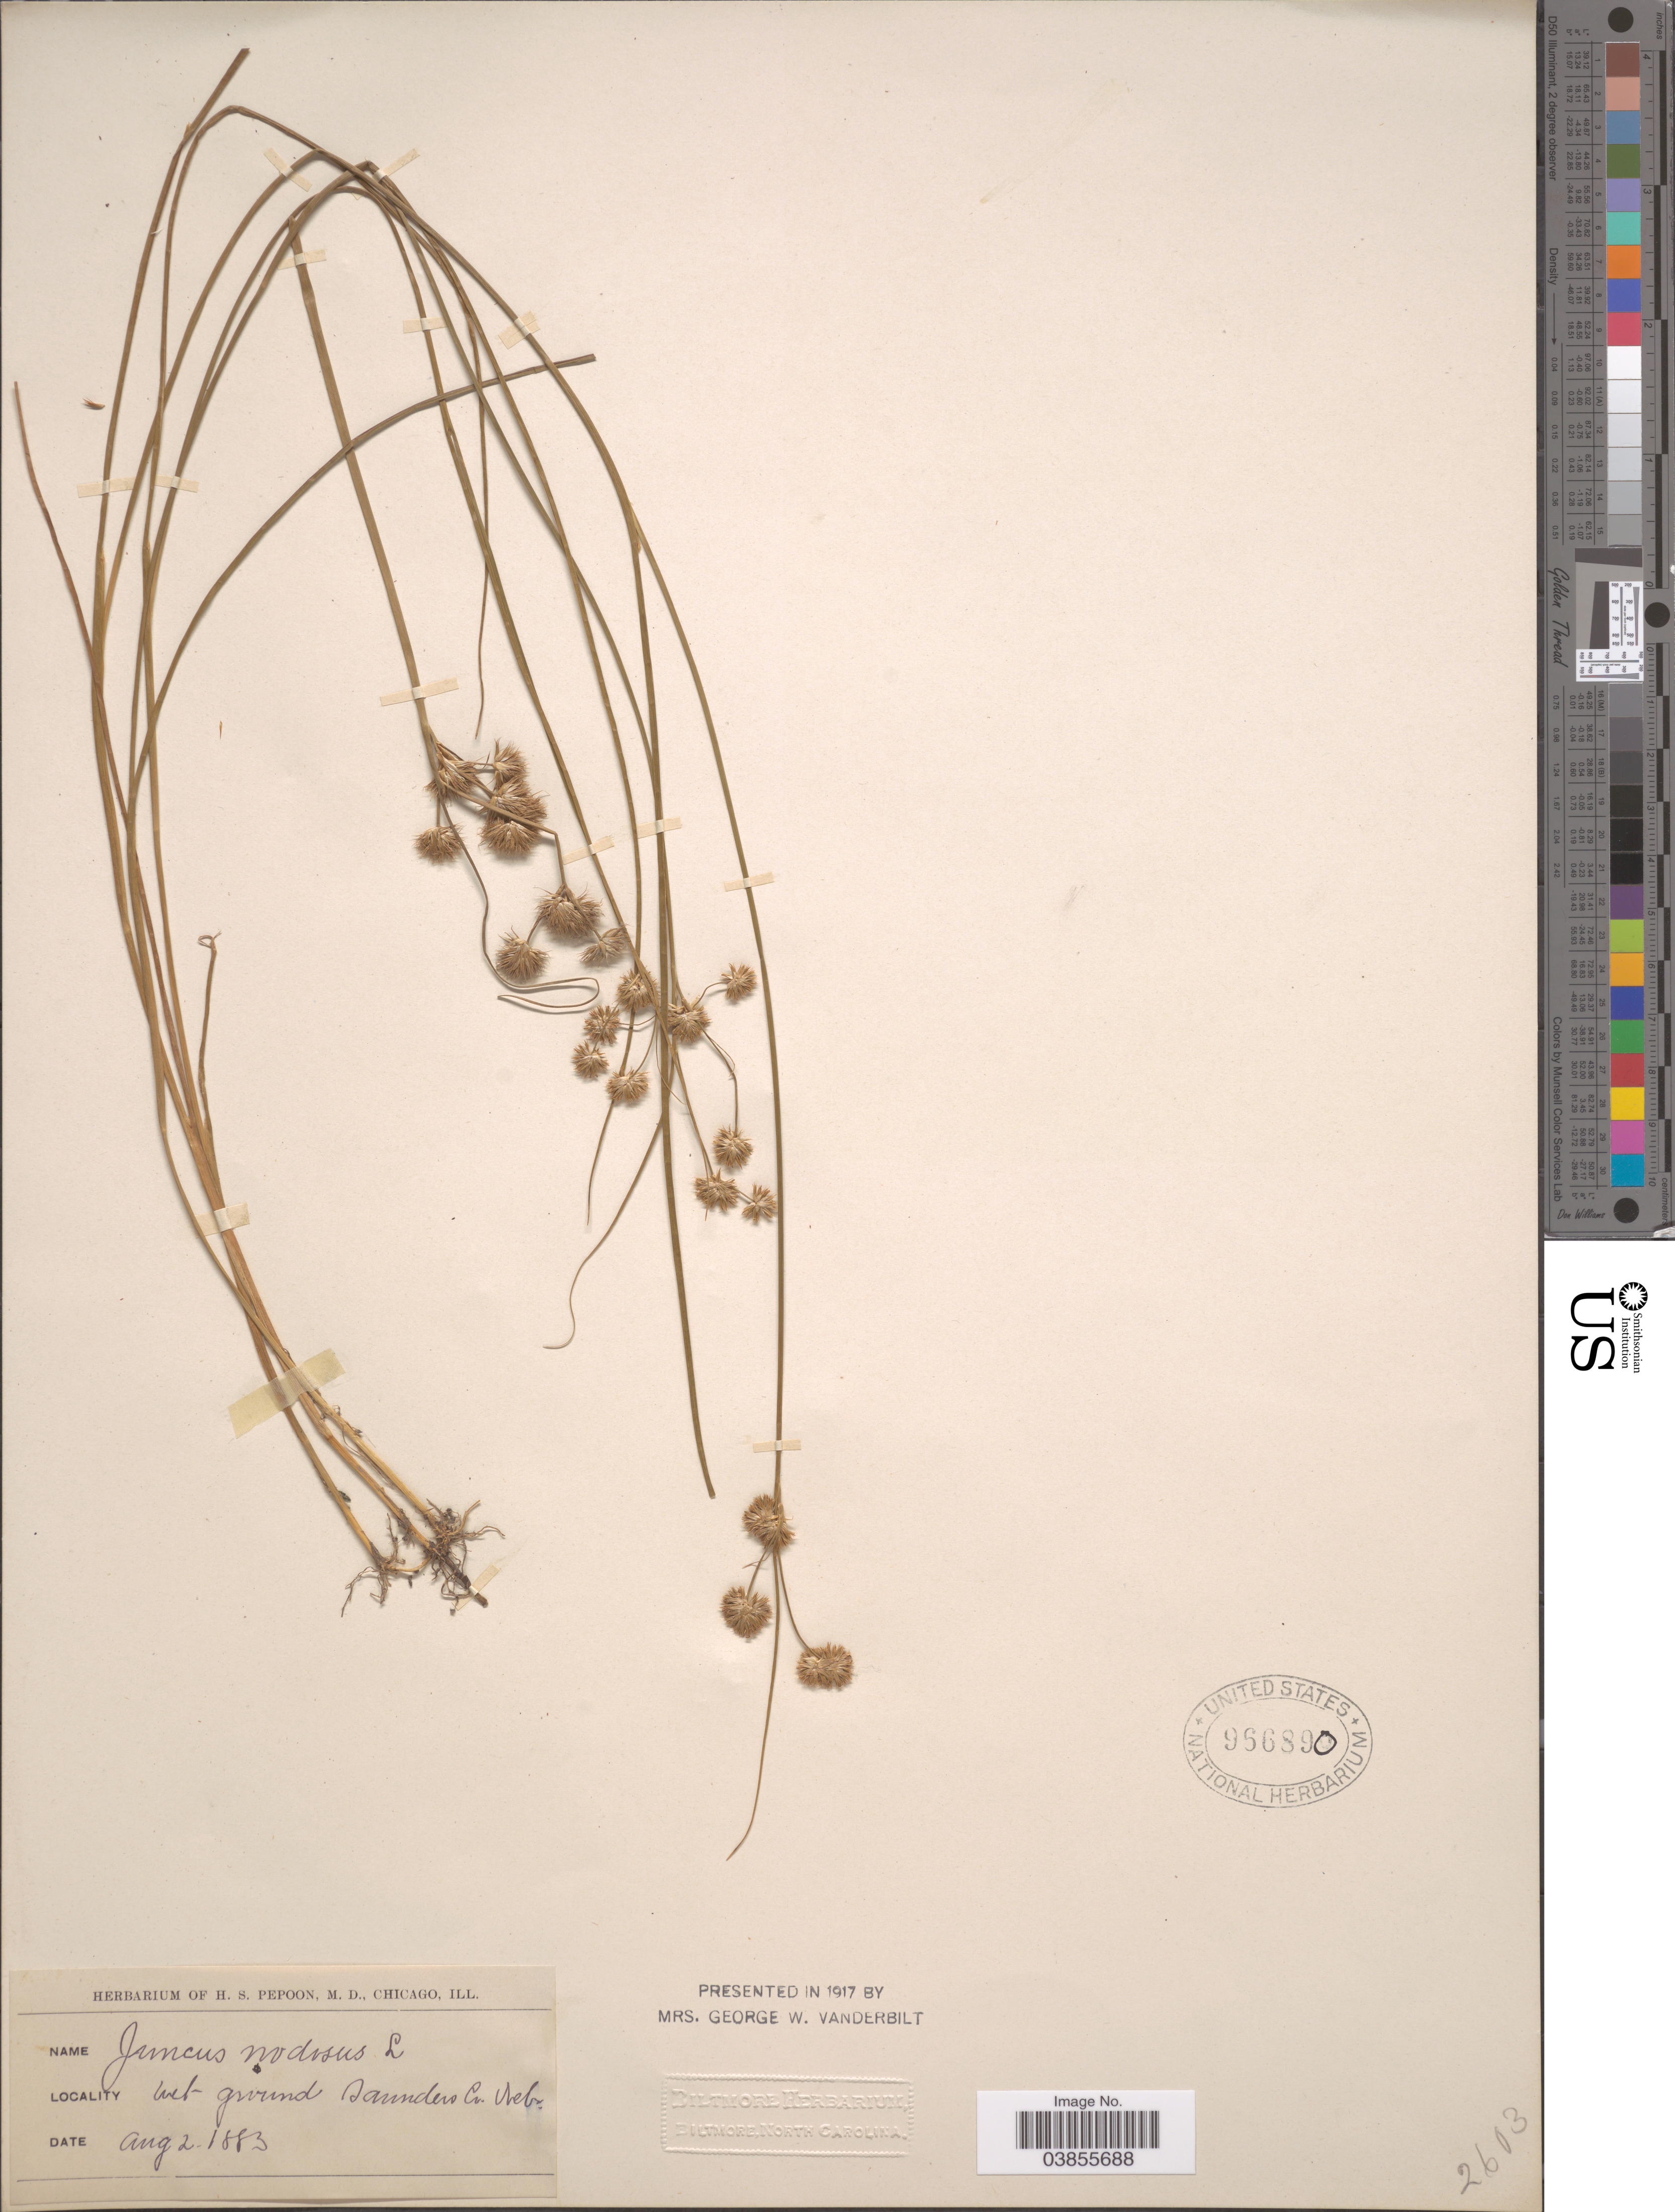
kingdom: Plantae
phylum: Tracheophyta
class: Liliopsida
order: Poales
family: Juncaceae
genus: Juncus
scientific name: Juncus nodosus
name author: L.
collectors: ex herb. H. S. Pepoon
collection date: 1883-08-02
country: United States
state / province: Nebraska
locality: Saunders Co.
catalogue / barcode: US 966890